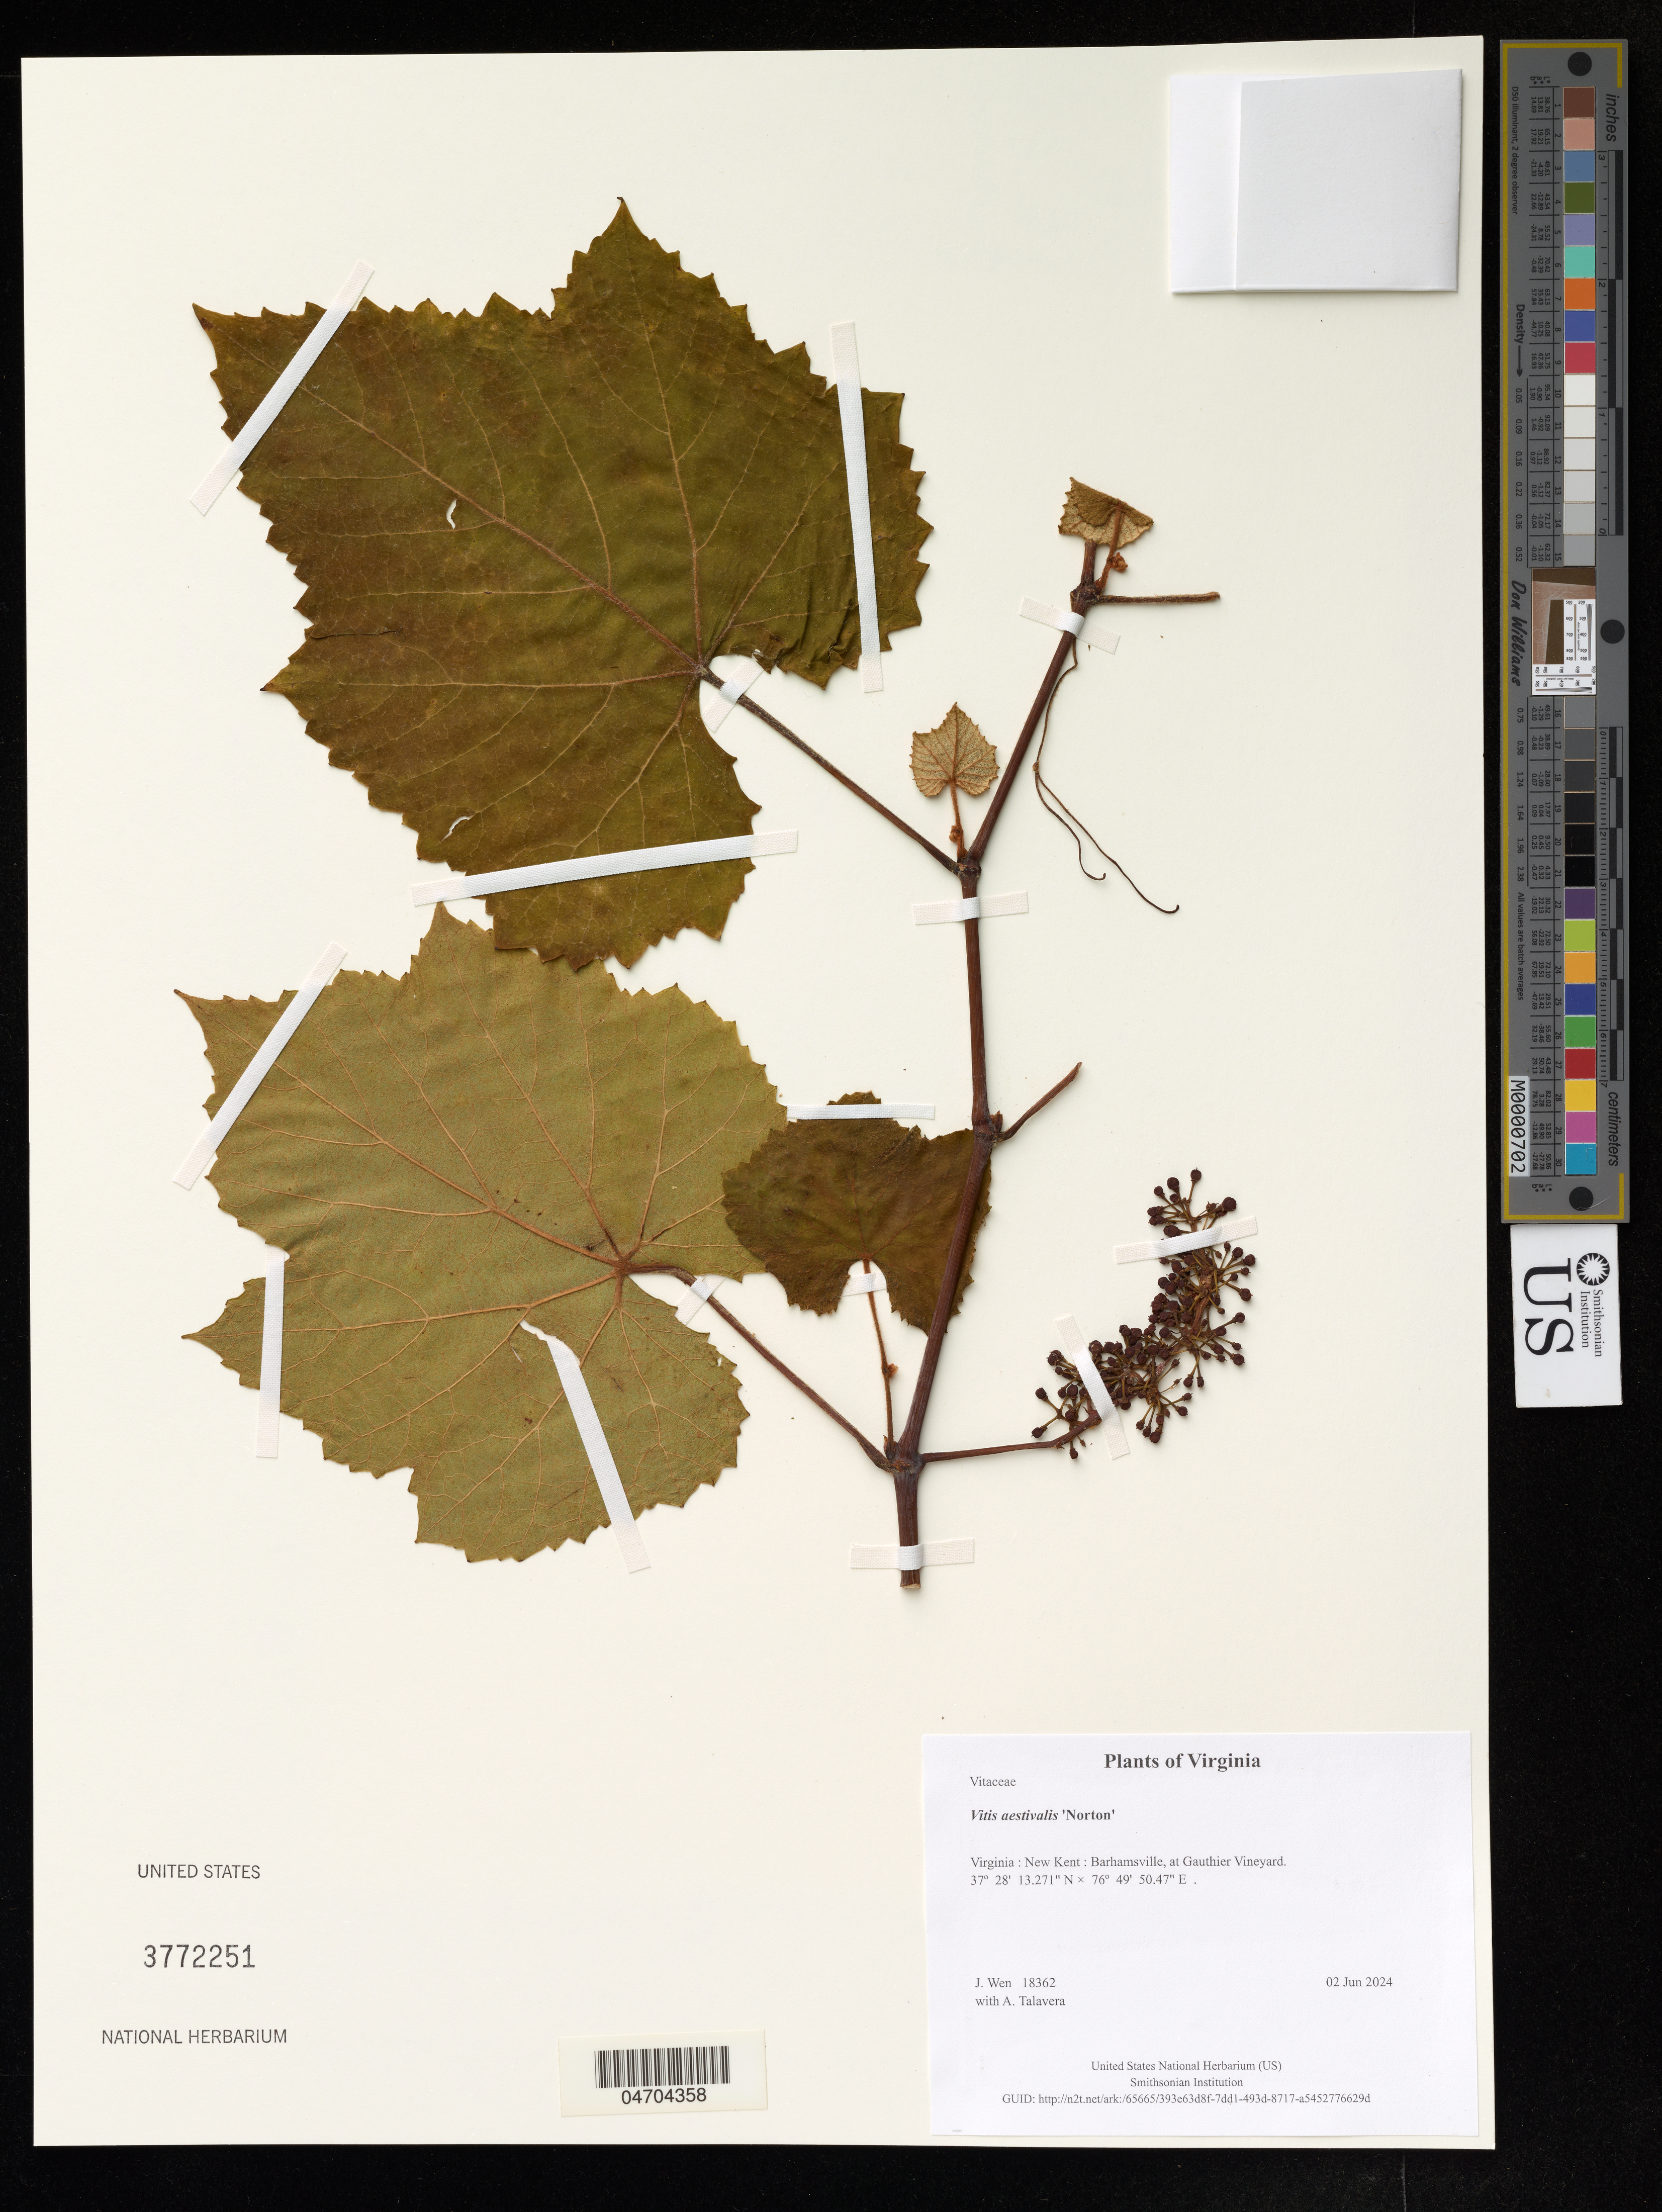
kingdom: Plantae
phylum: Tracheophyta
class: Magnoliopsida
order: Vitales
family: Vitaceae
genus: Vitis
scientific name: Vitis aestivalis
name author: Michx.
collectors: J. Wen & A. Talavera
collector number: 18362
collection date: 2024-06-02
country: United States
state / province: Virginia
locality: New Kent: Barhamsville, at Gauthier Vineyard.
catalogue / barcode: US 3772251